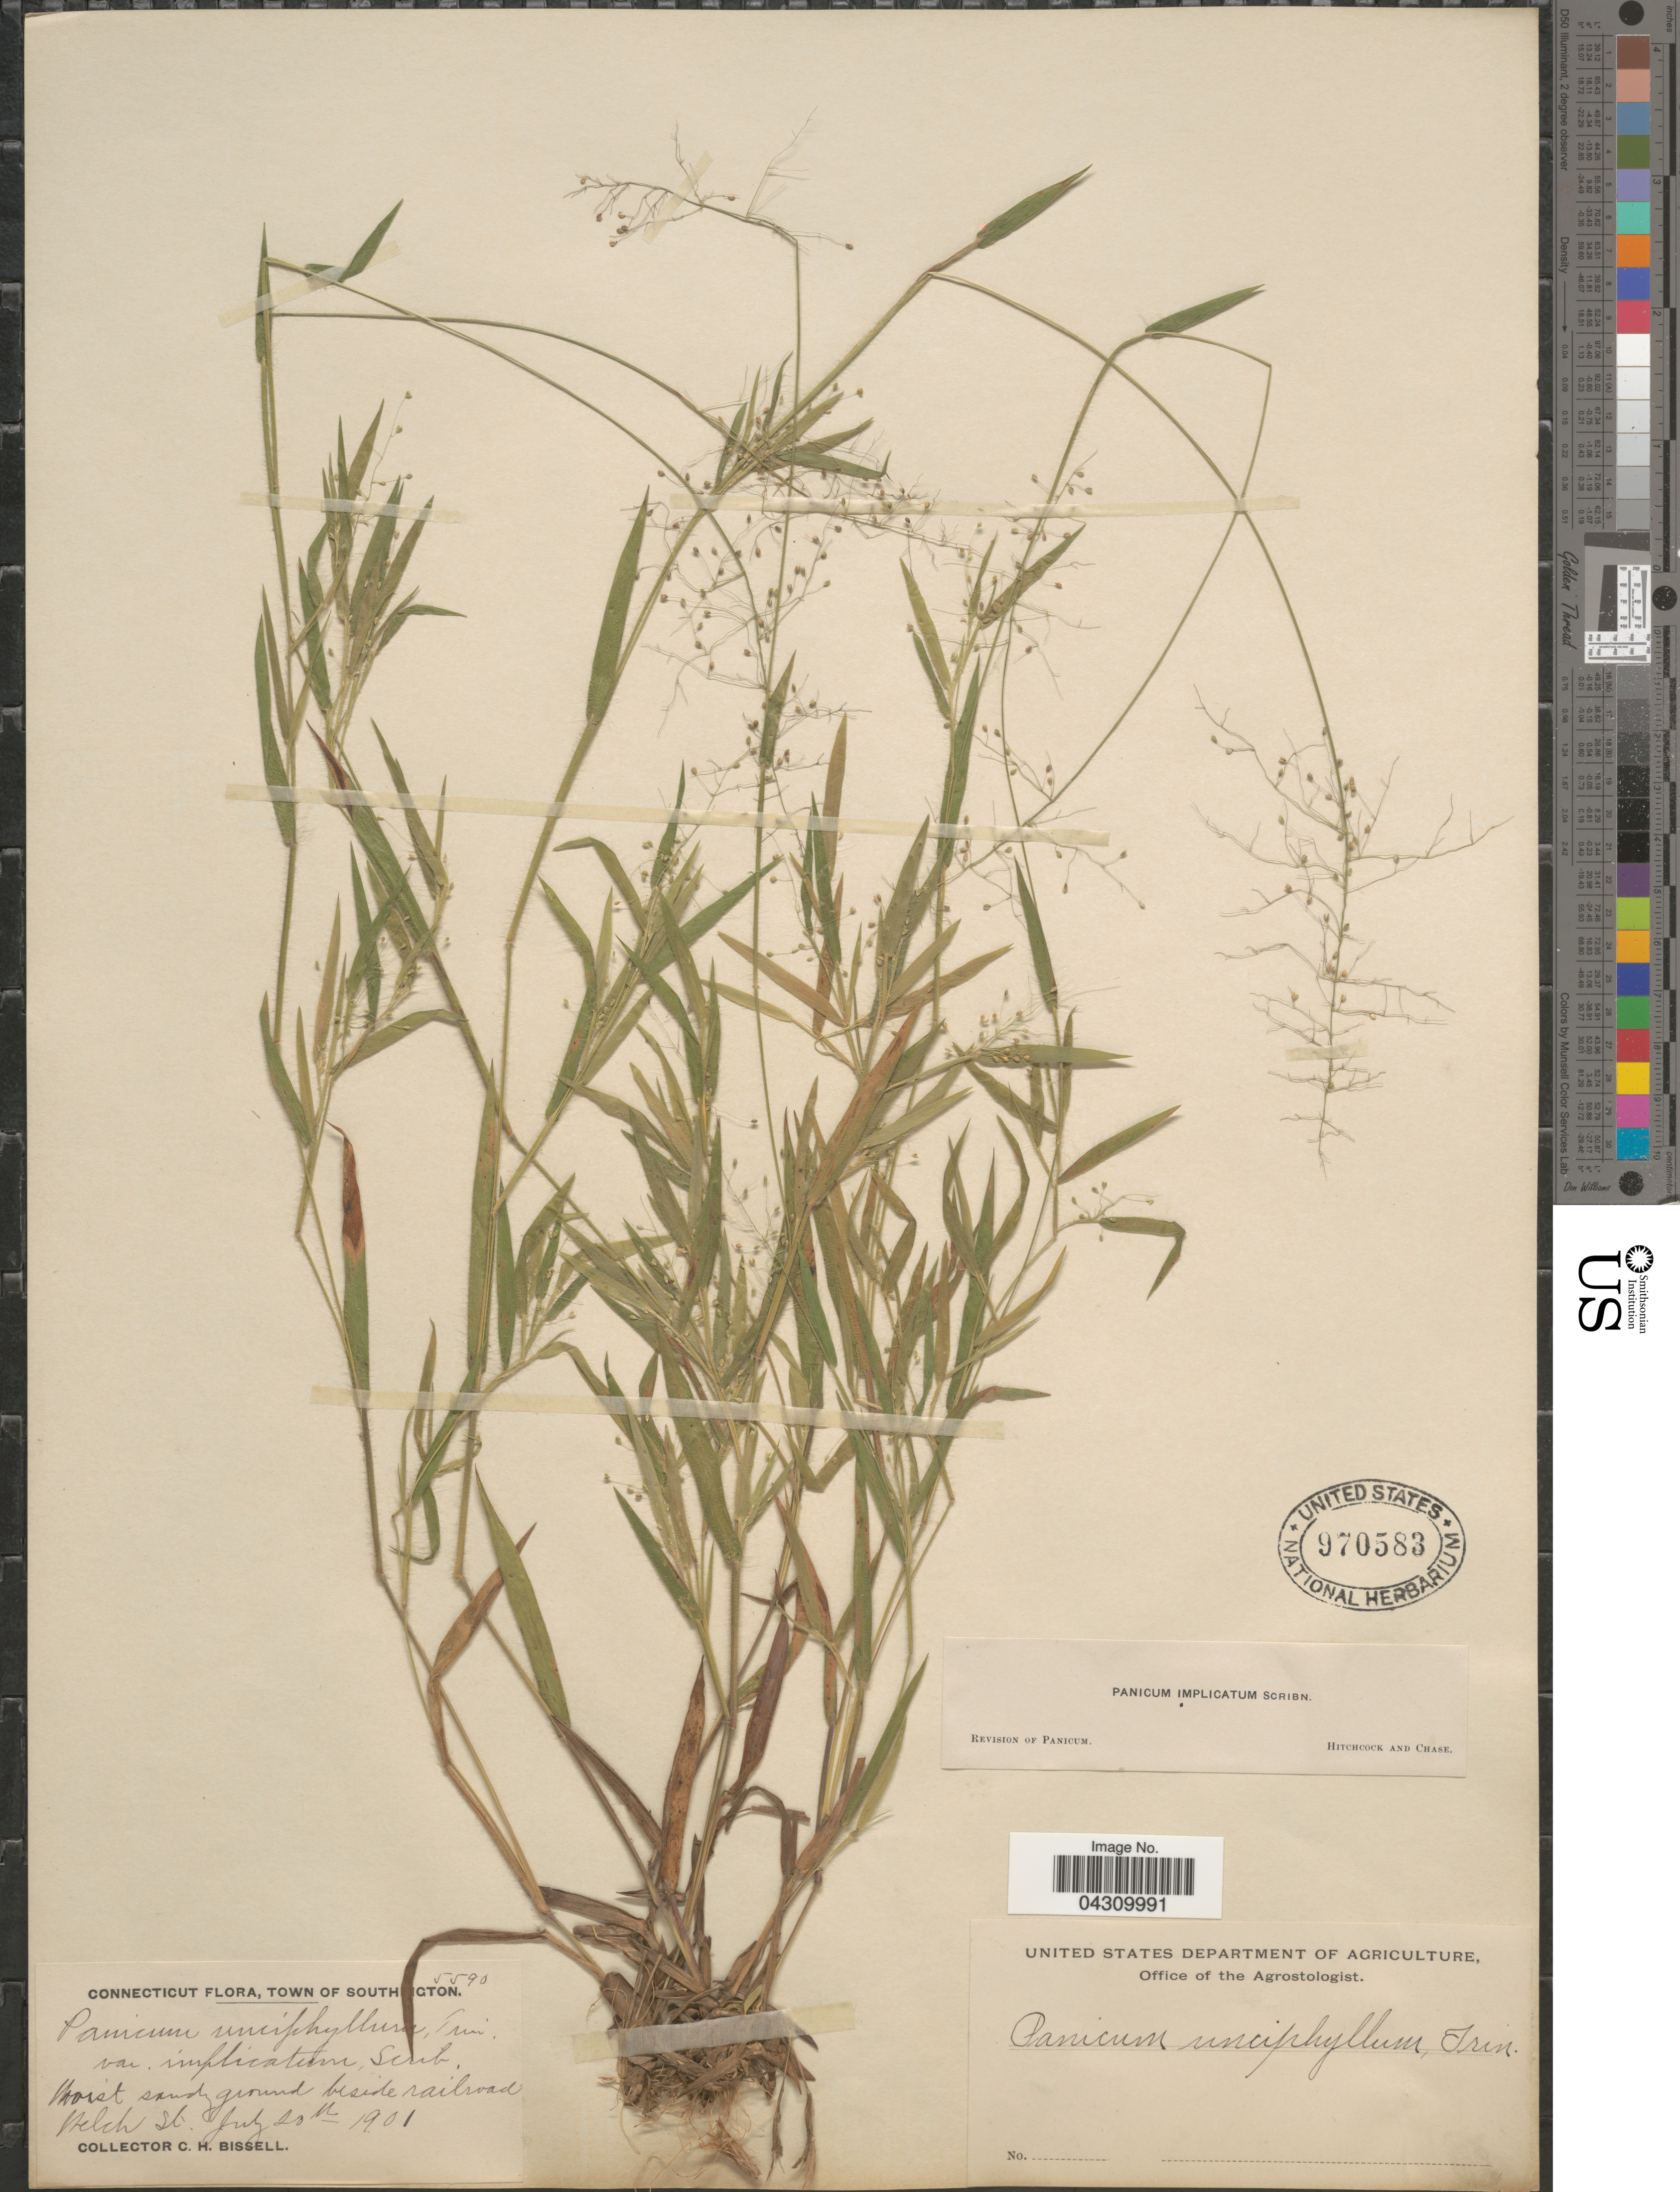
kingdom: Plantae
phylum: Tracheophyta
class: Liliopsida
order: Poales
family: Poaceae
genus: Dichanthelium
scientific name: Dichanthelium acuminatum var. acuminatum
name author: (Sw.) Gould & C.A. Clark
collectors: C. Bissell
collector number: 5590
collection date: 1901-07-20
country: United States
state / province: Connecticut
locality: Town of South [illegible text]gton. Moist sandy ground beside railroad Welch St.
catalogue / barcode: US 970583